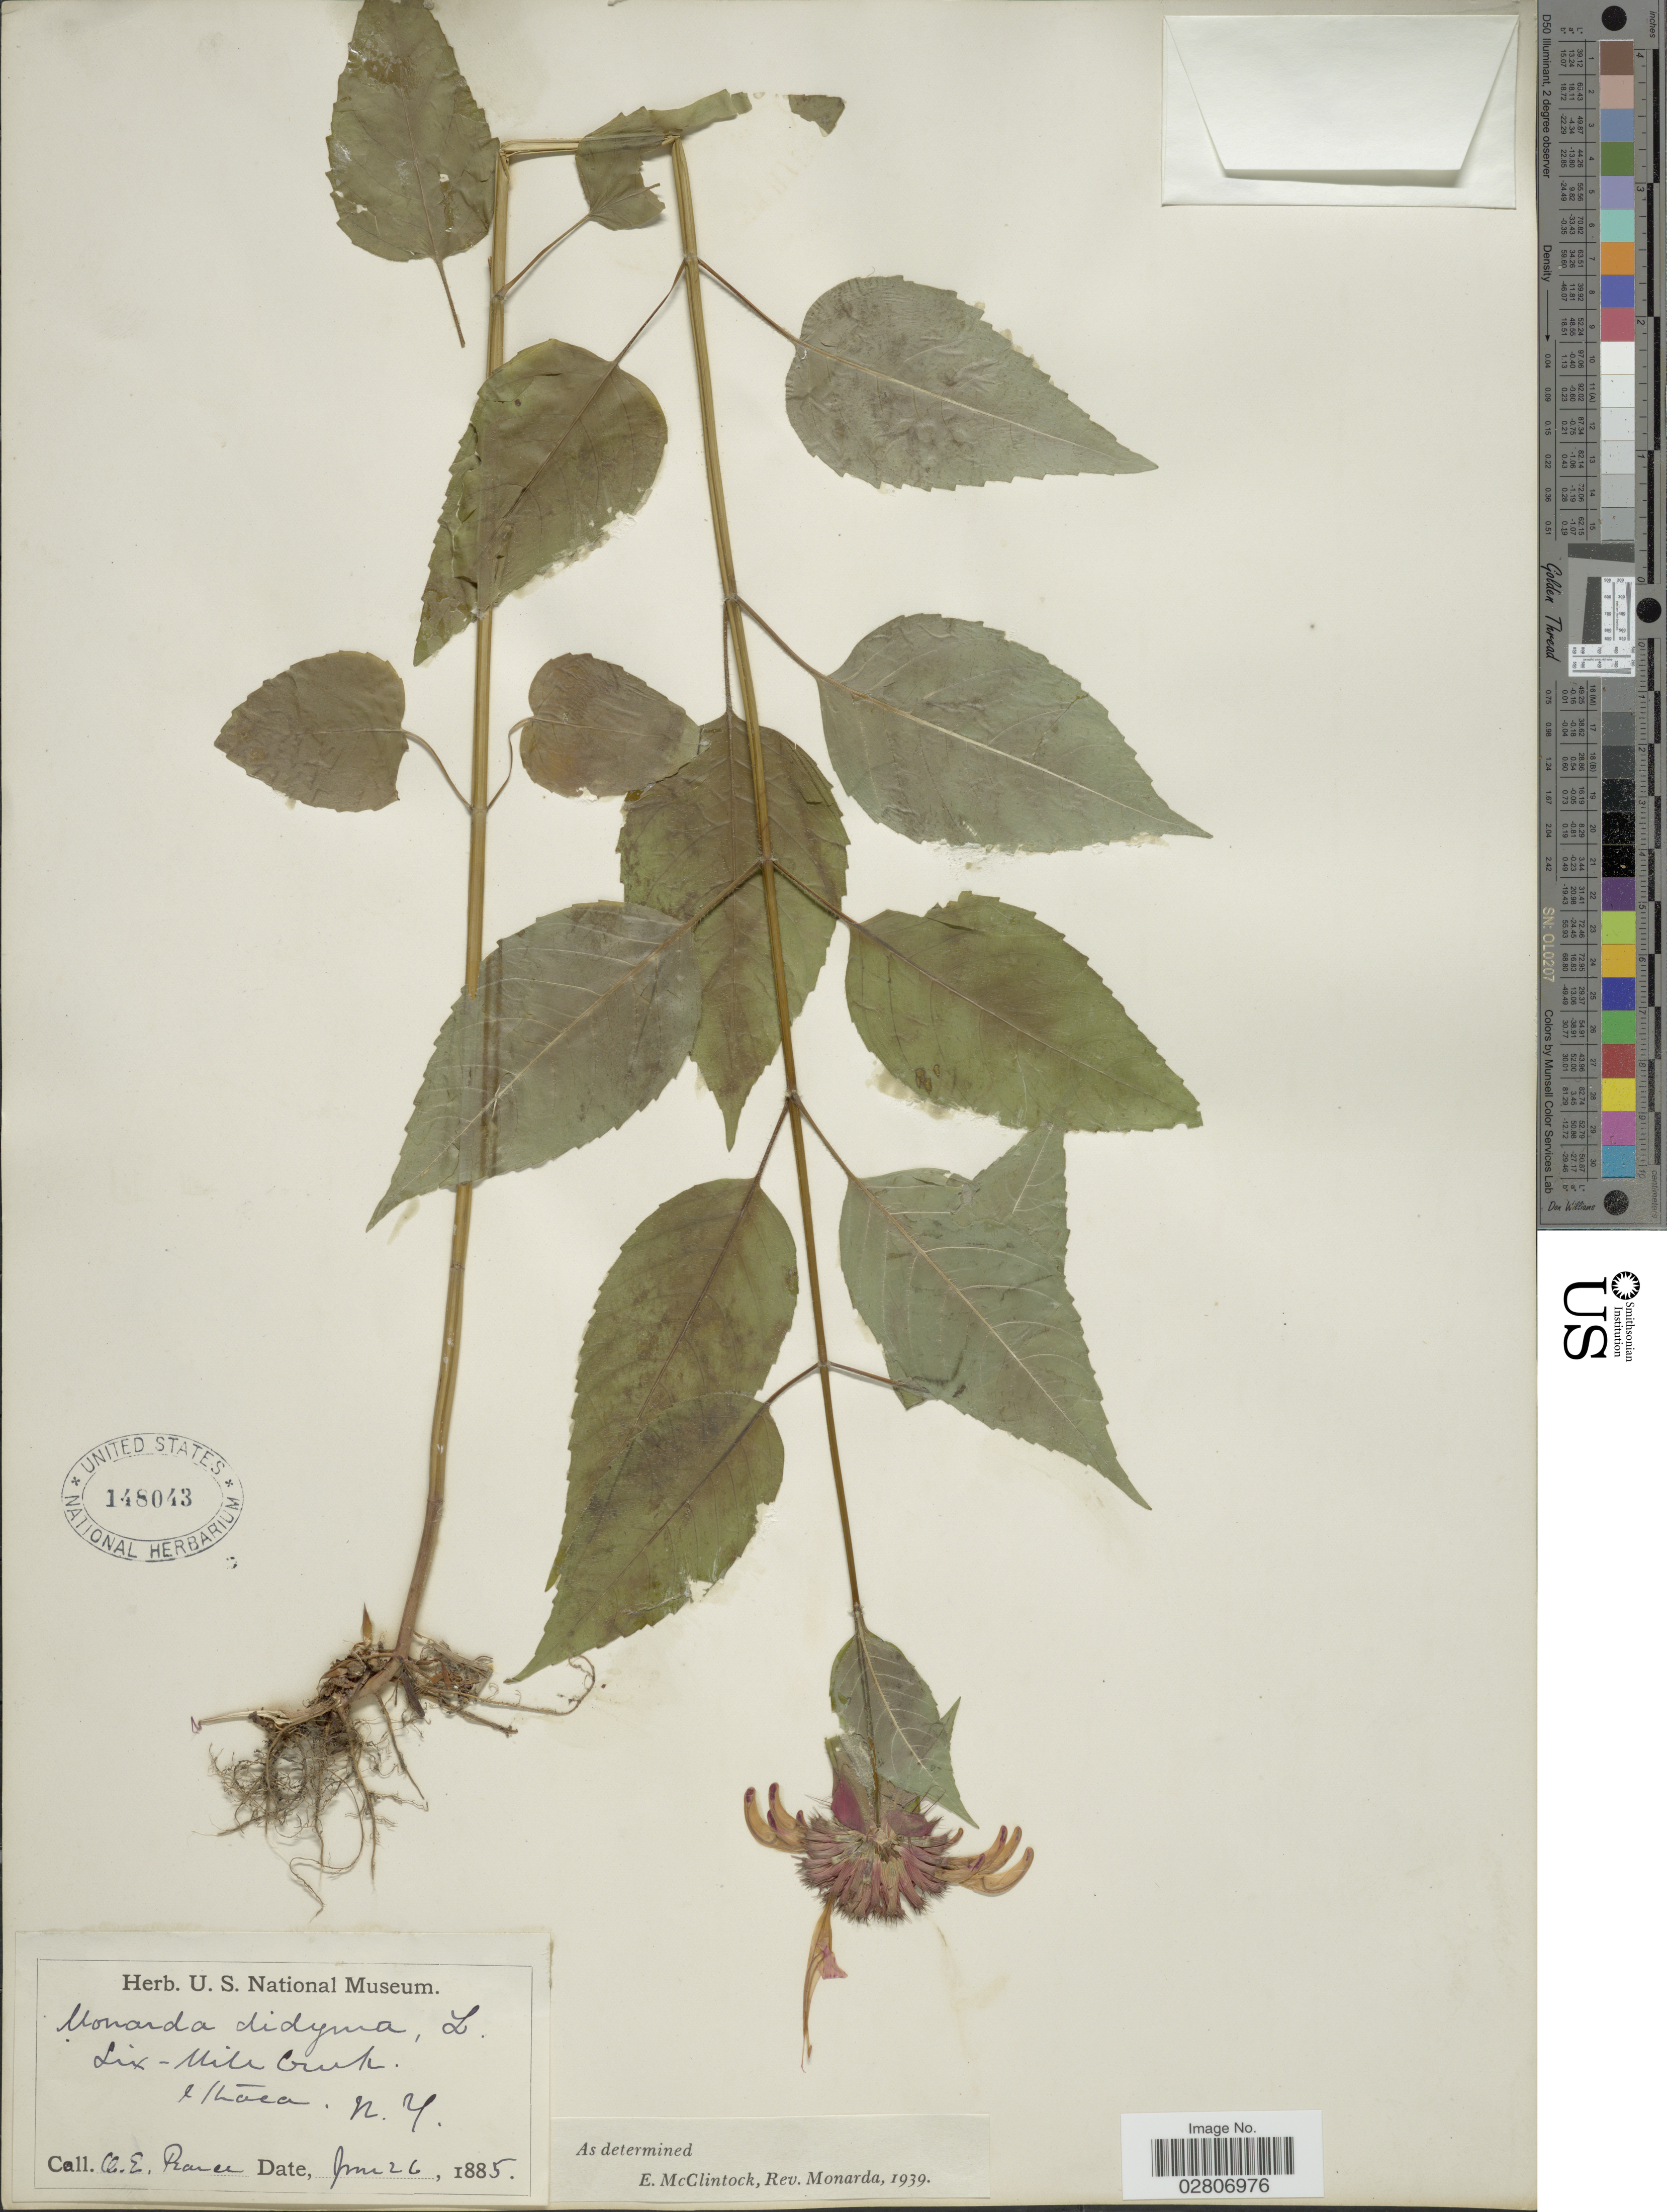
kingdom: Plantae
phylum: Tracheophyta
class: Magnoliopsida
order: Lamiales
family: Lamiaceae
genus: Monarda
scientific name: Monarda didyma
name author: L.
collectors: O. E. Pearce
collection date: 1885-06-26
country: United States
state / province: New York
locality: Six-Mile Creek. Ithaca.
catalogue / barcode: US 148043